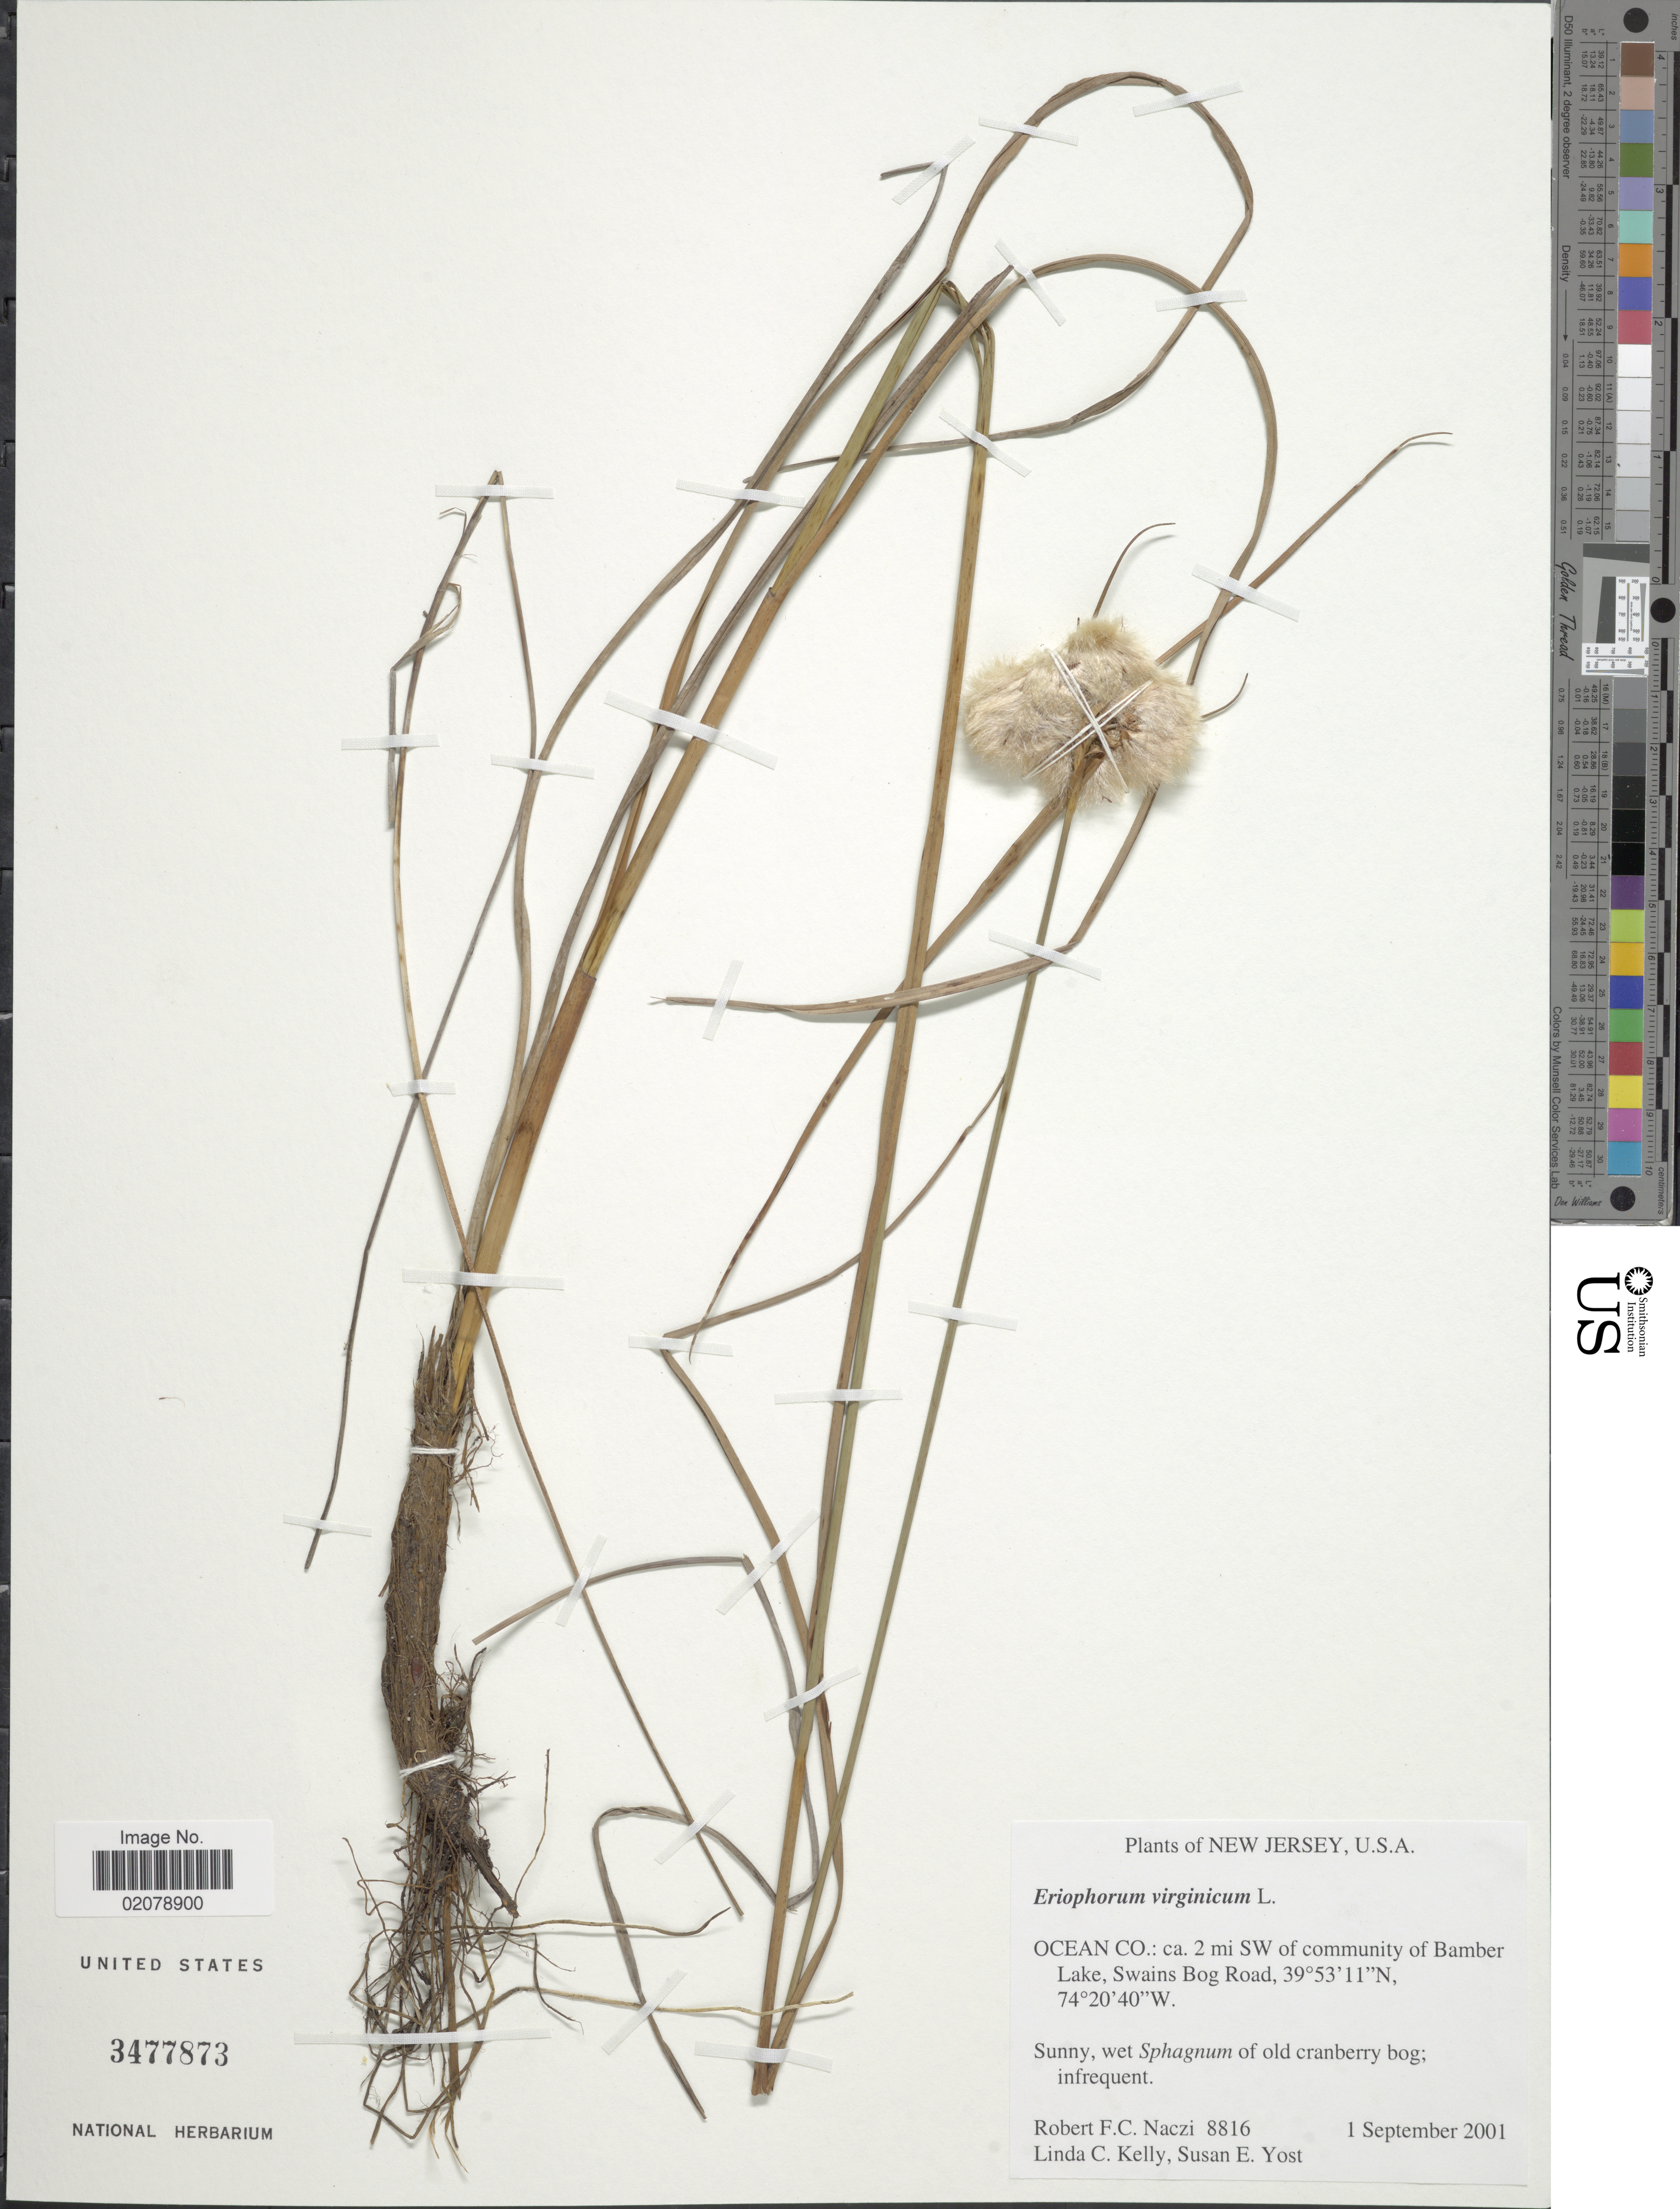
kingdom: Plantae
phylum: Tracheophyta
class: Liliopsida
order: Poales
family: Cyperaceae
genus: Eriophorum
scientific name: Eriophorum virginicum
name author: L.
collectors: R. F. C. Naczi, L. Kelly & S. Yost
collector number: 8816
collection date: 2001-09-01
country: United States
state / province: New Jersey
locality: Ocean Co.: ca. 2 mi SW of community of Bamber Lake, Swains Bog Road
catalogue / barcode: US 3477873